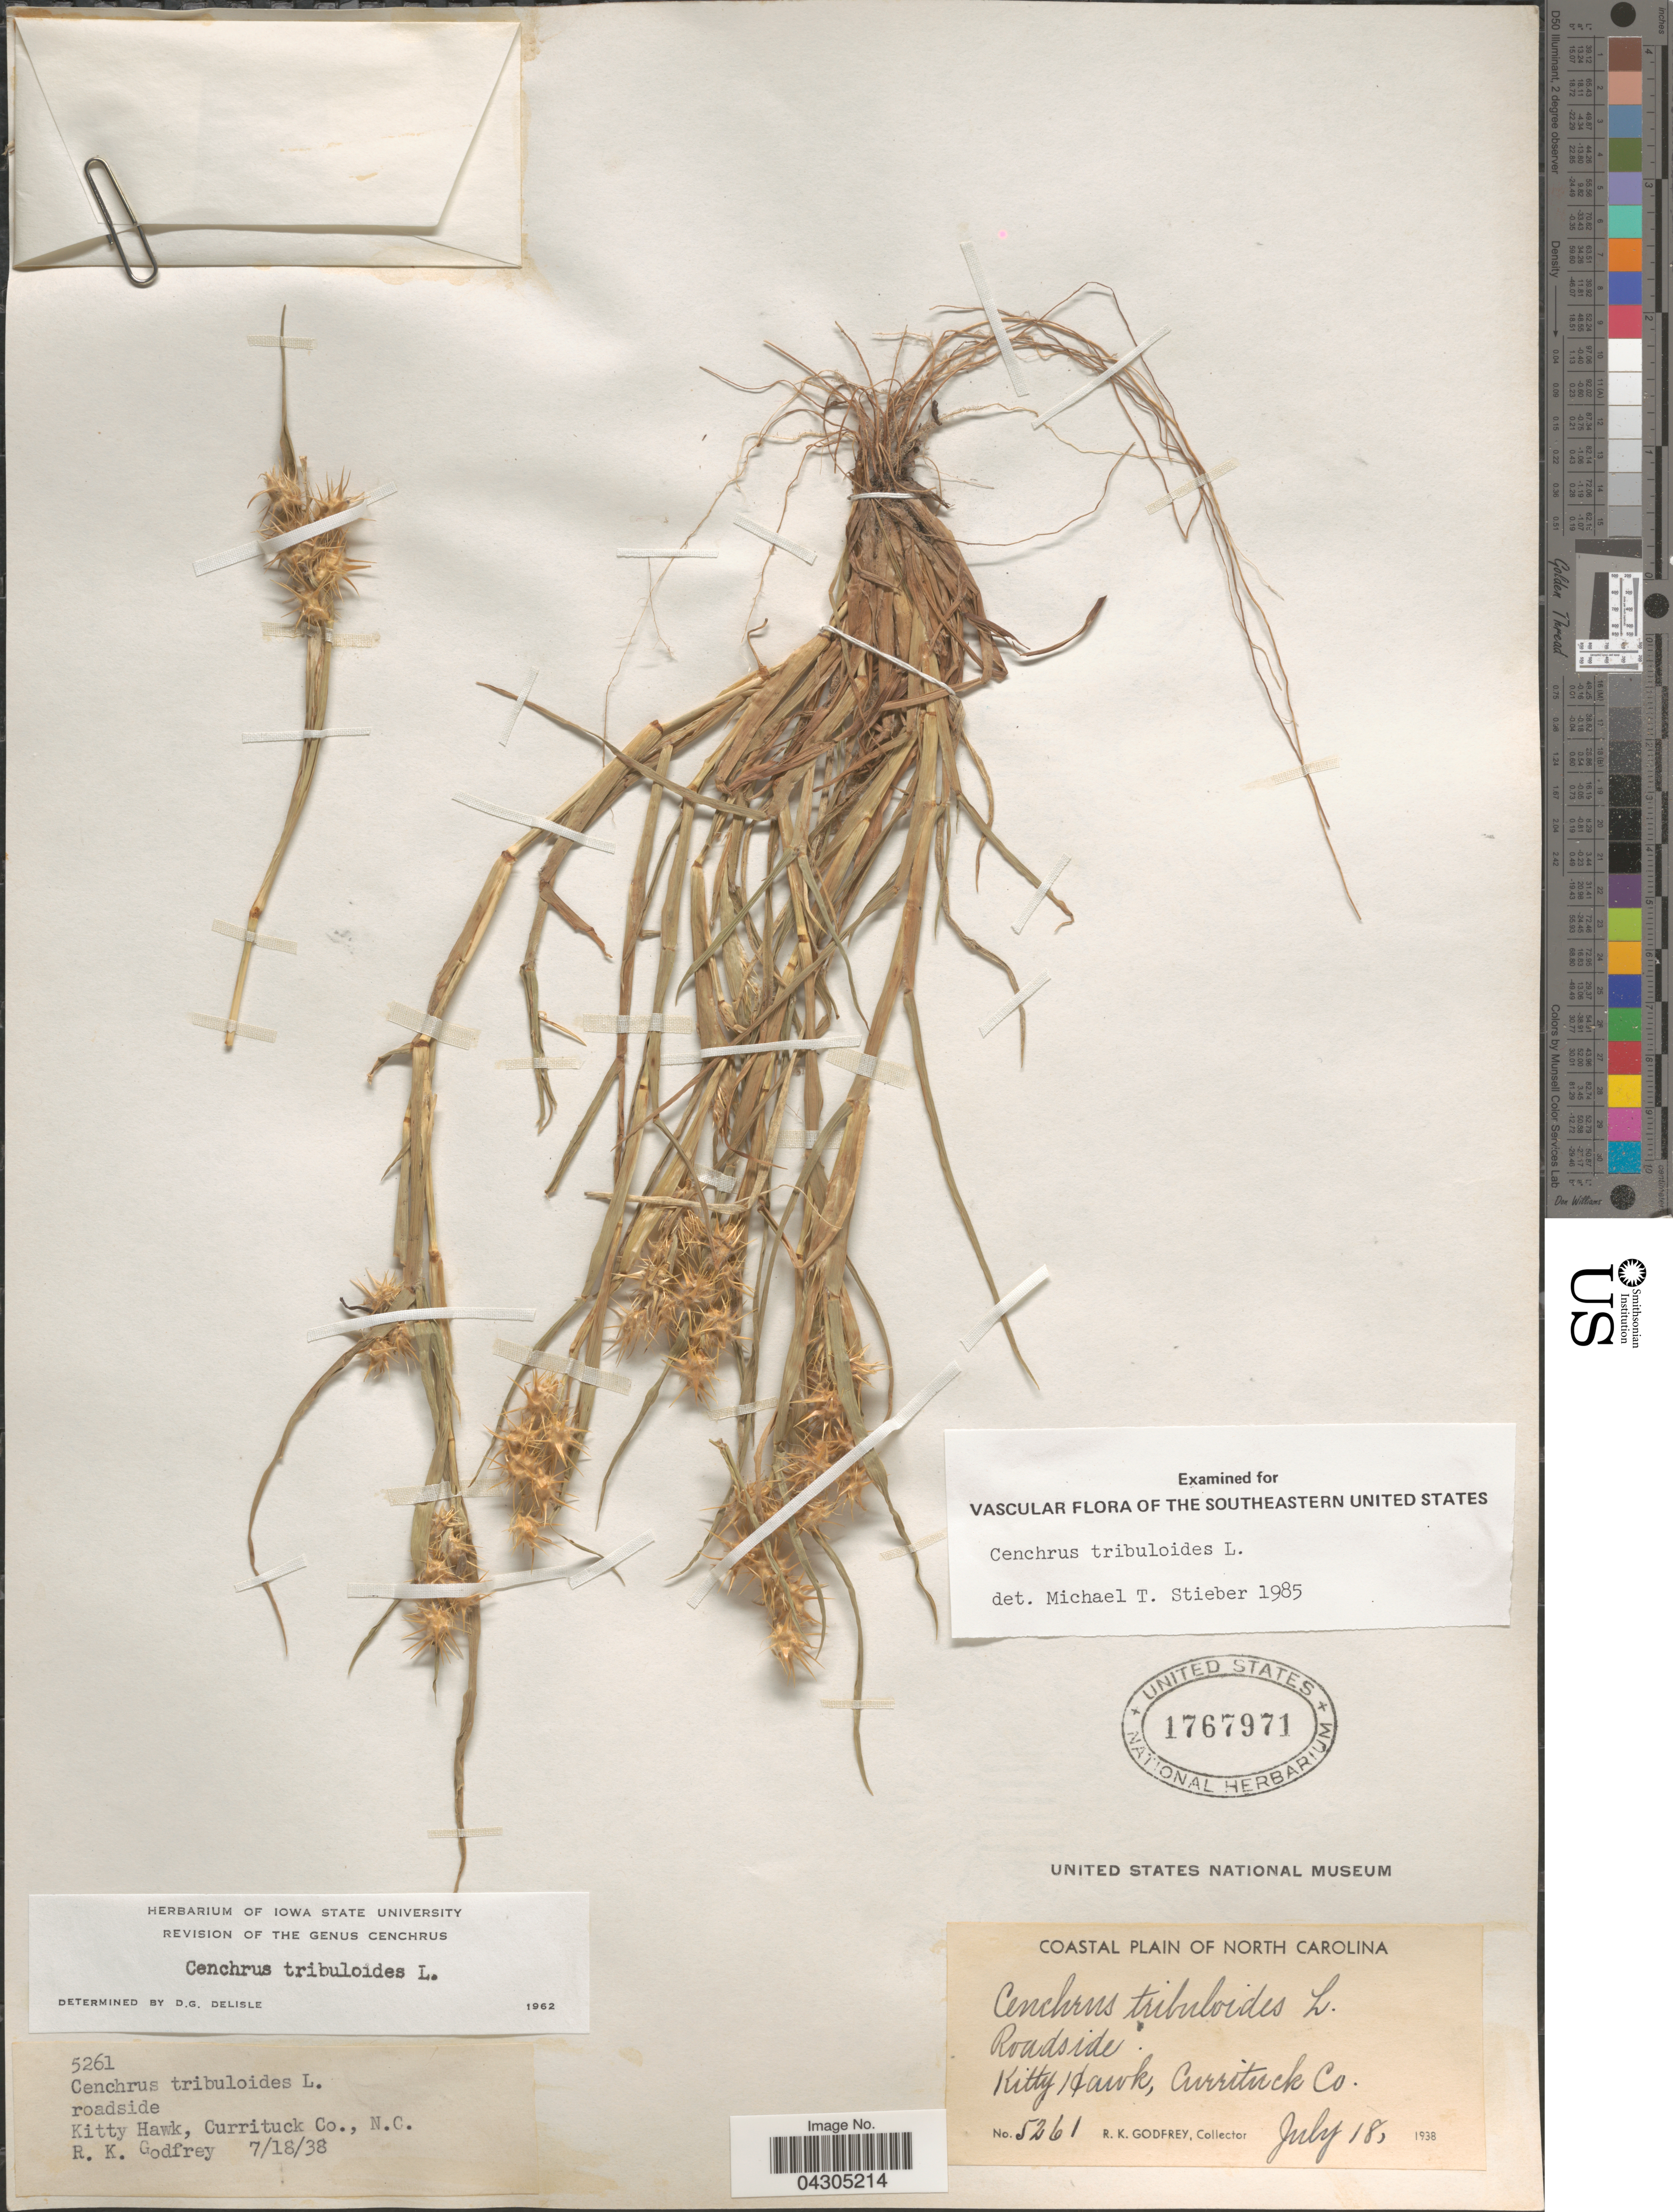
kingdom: Plantae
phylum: Tracheophyta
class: Liliopsida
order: Poales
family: Poaceae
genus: Cenchrus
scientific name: Cenchrus tribuloides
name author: L.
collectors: R. K. Godfrey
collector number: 5261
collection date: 1938-07-18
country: United States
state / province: North Carolina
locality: Coastal Plain of North Carolina. Roadside. Kitty Hawk, Currituck Co.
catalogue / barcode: US 1767971